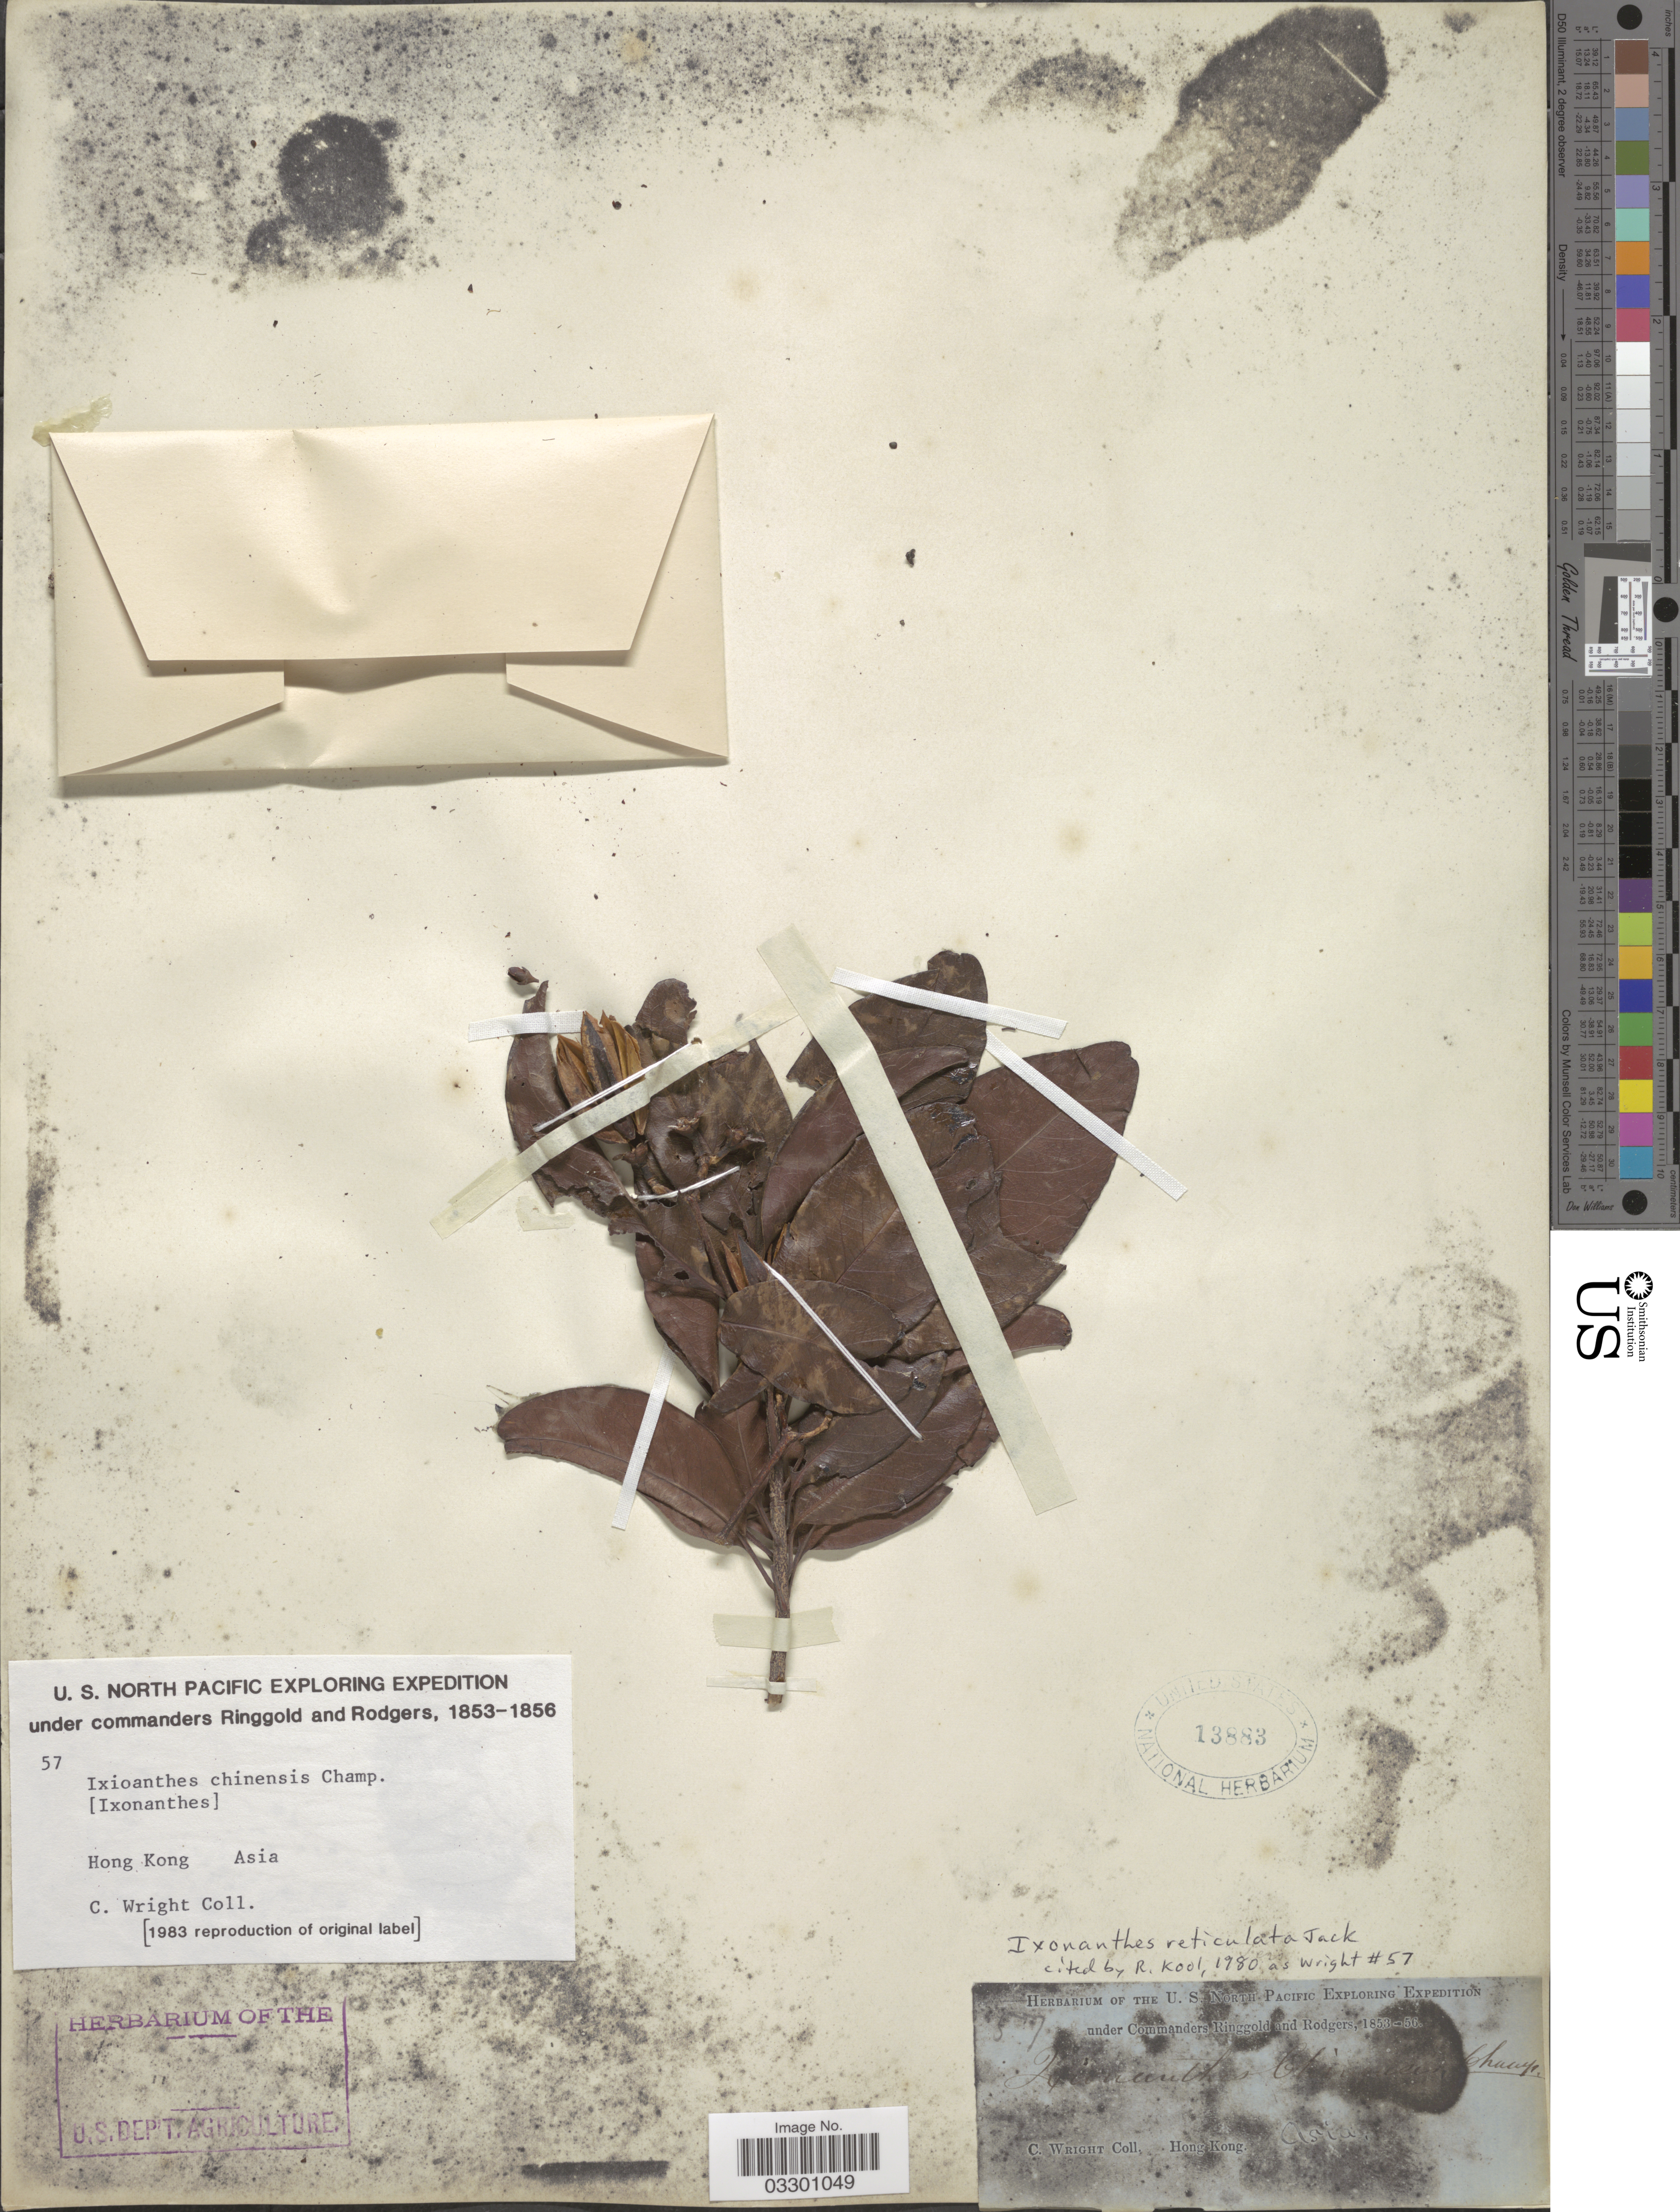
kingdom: Plantae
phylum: Tracheophyta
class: Magnoliopsida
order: Malpighiales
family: Ixonanthaceae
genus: Ixonanthes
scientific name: Ixonanthes reticulata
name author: Jack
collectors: C. Wright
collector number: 57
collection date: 1853/1856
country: China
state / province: Hong Kong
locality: Asia.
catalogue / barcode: US 13883